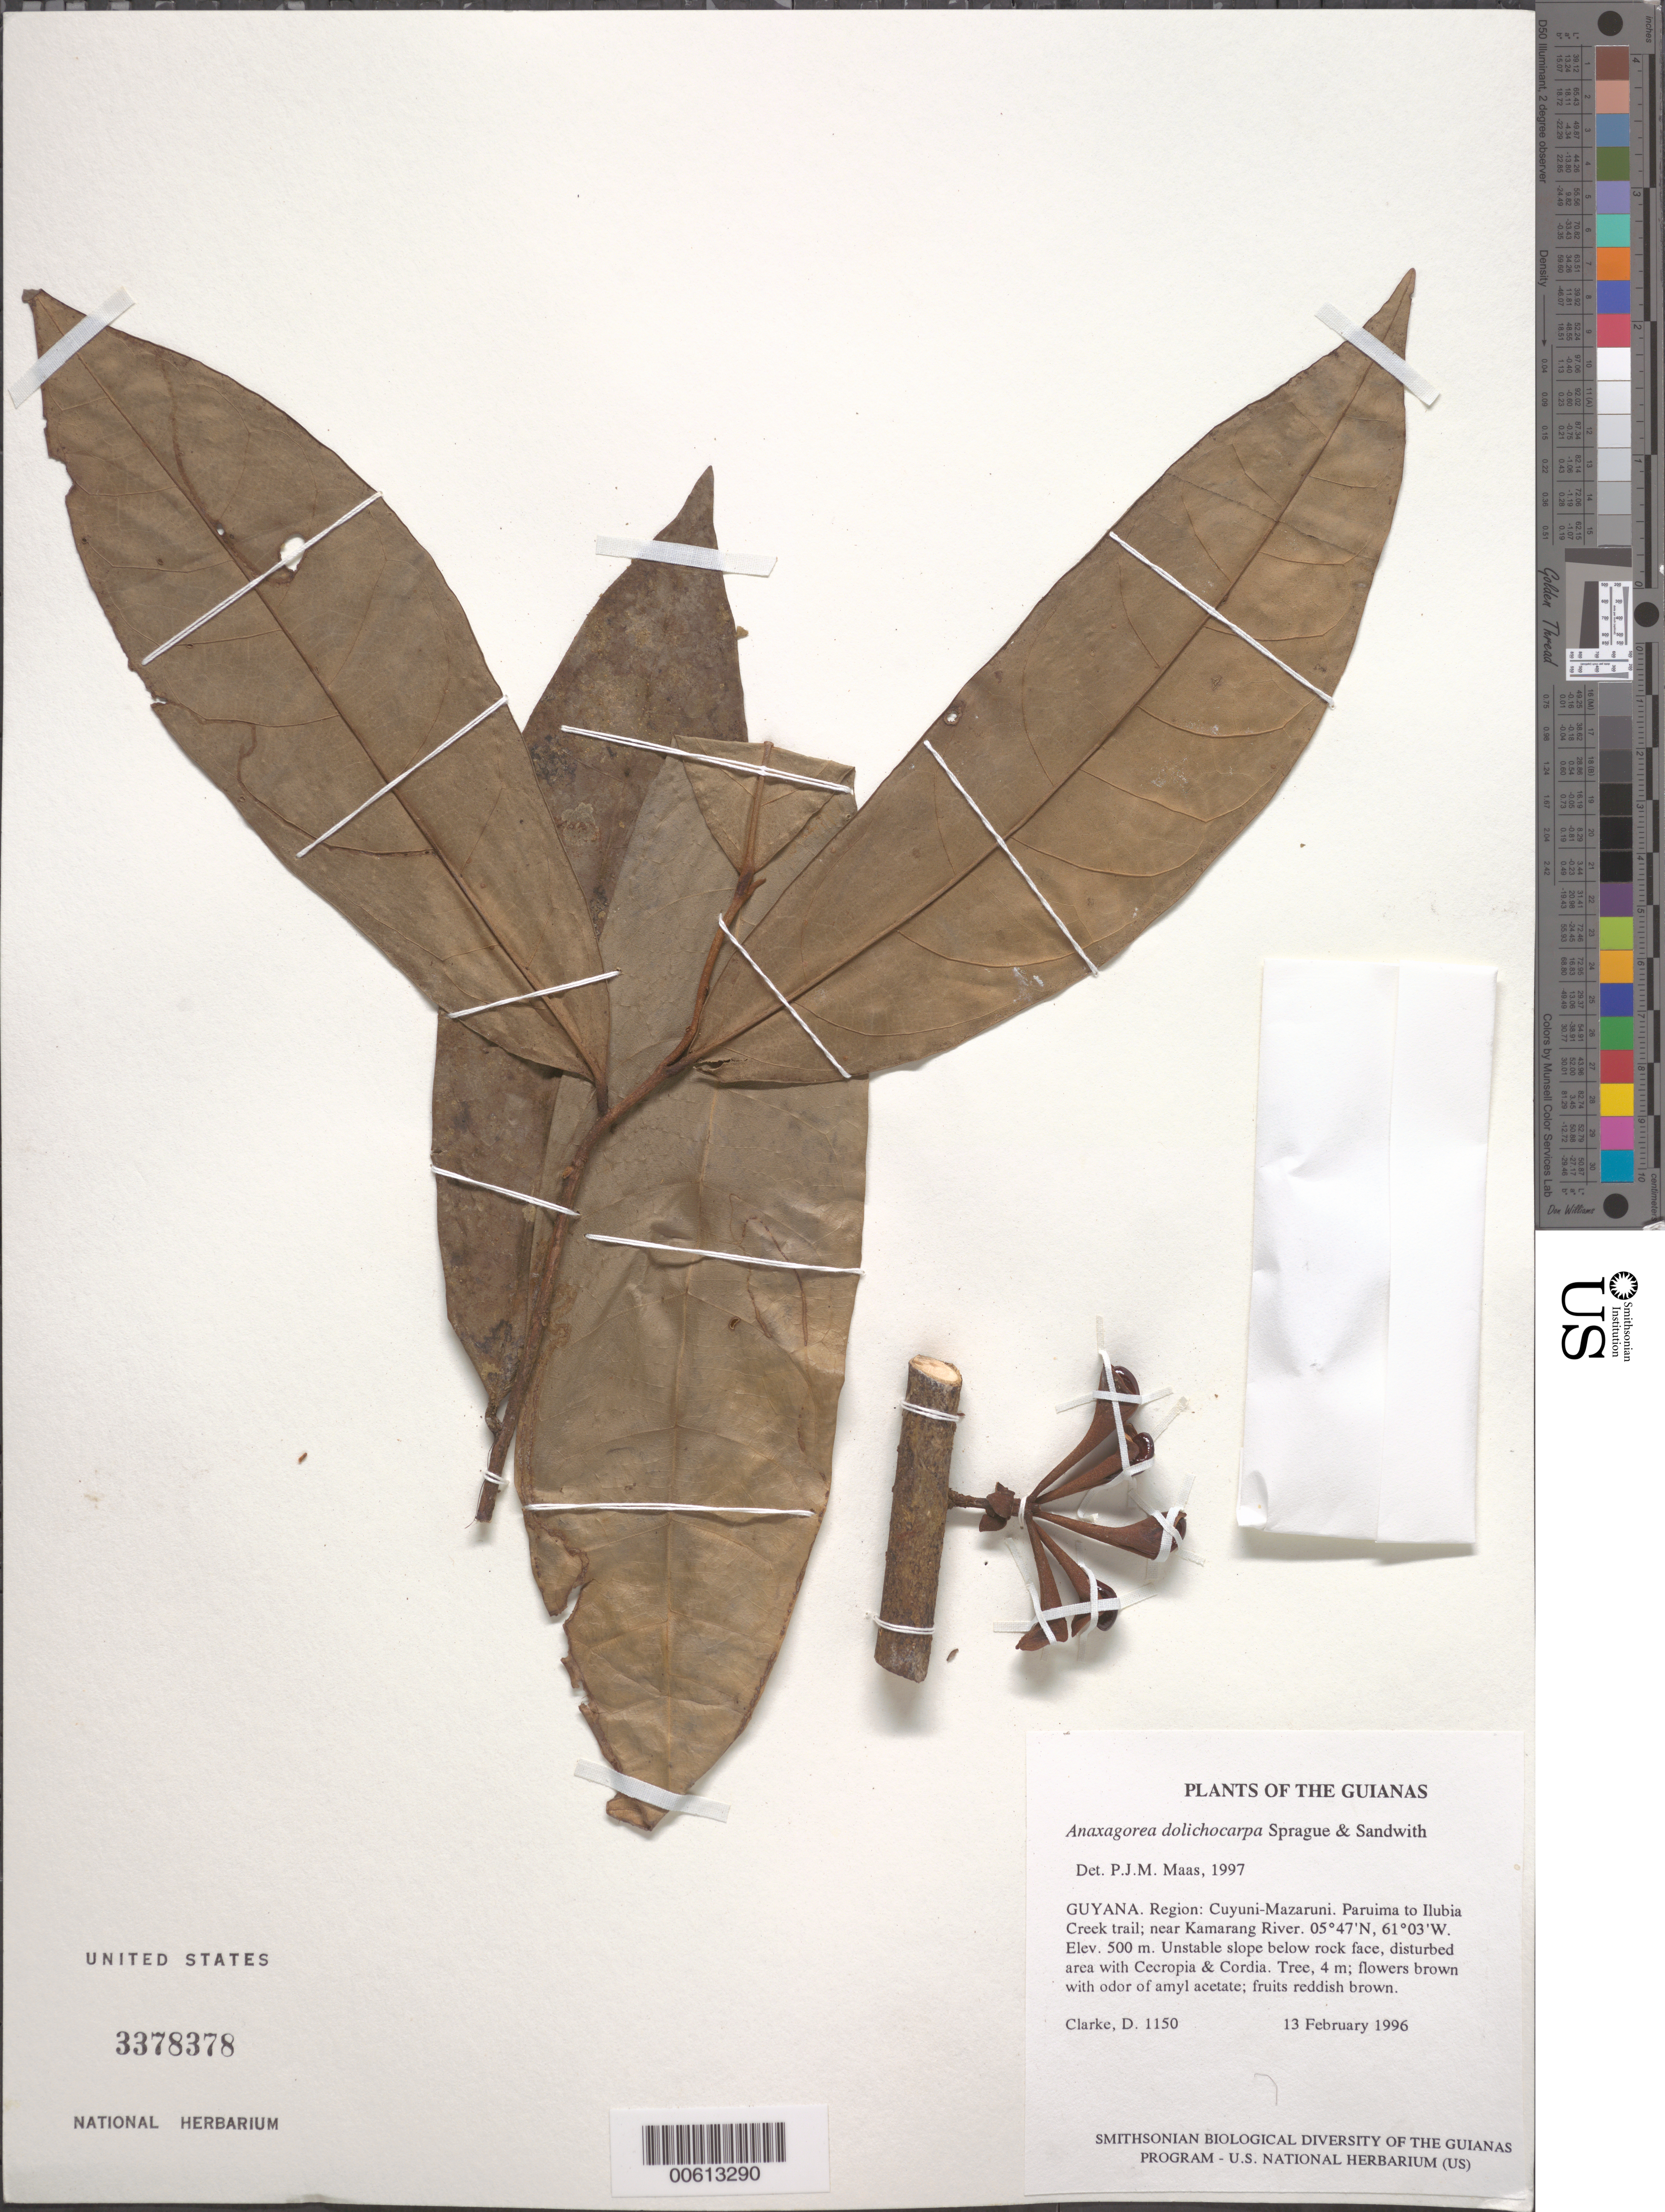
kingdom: Plantae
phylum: Tracheophyta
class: Magnoliopsida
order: Magnoliales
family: Annonaceae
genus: Anaxagorea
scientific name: Anaxagorea dolichocarpa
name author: Sprague & Sandwith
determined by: Maas, Paul J. M.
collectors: H. D. Clarke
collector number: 1150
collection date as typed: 13 February 1996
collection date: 1996-02-13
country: Guyana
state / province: Cuyuni-Mazaruni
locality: Paruima to Ilubia Creek trail; near Kamarang River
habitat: Unstable slope below rock face, disturbed area with Cecropia & Cordia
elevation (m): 500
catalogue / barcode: US 3378378